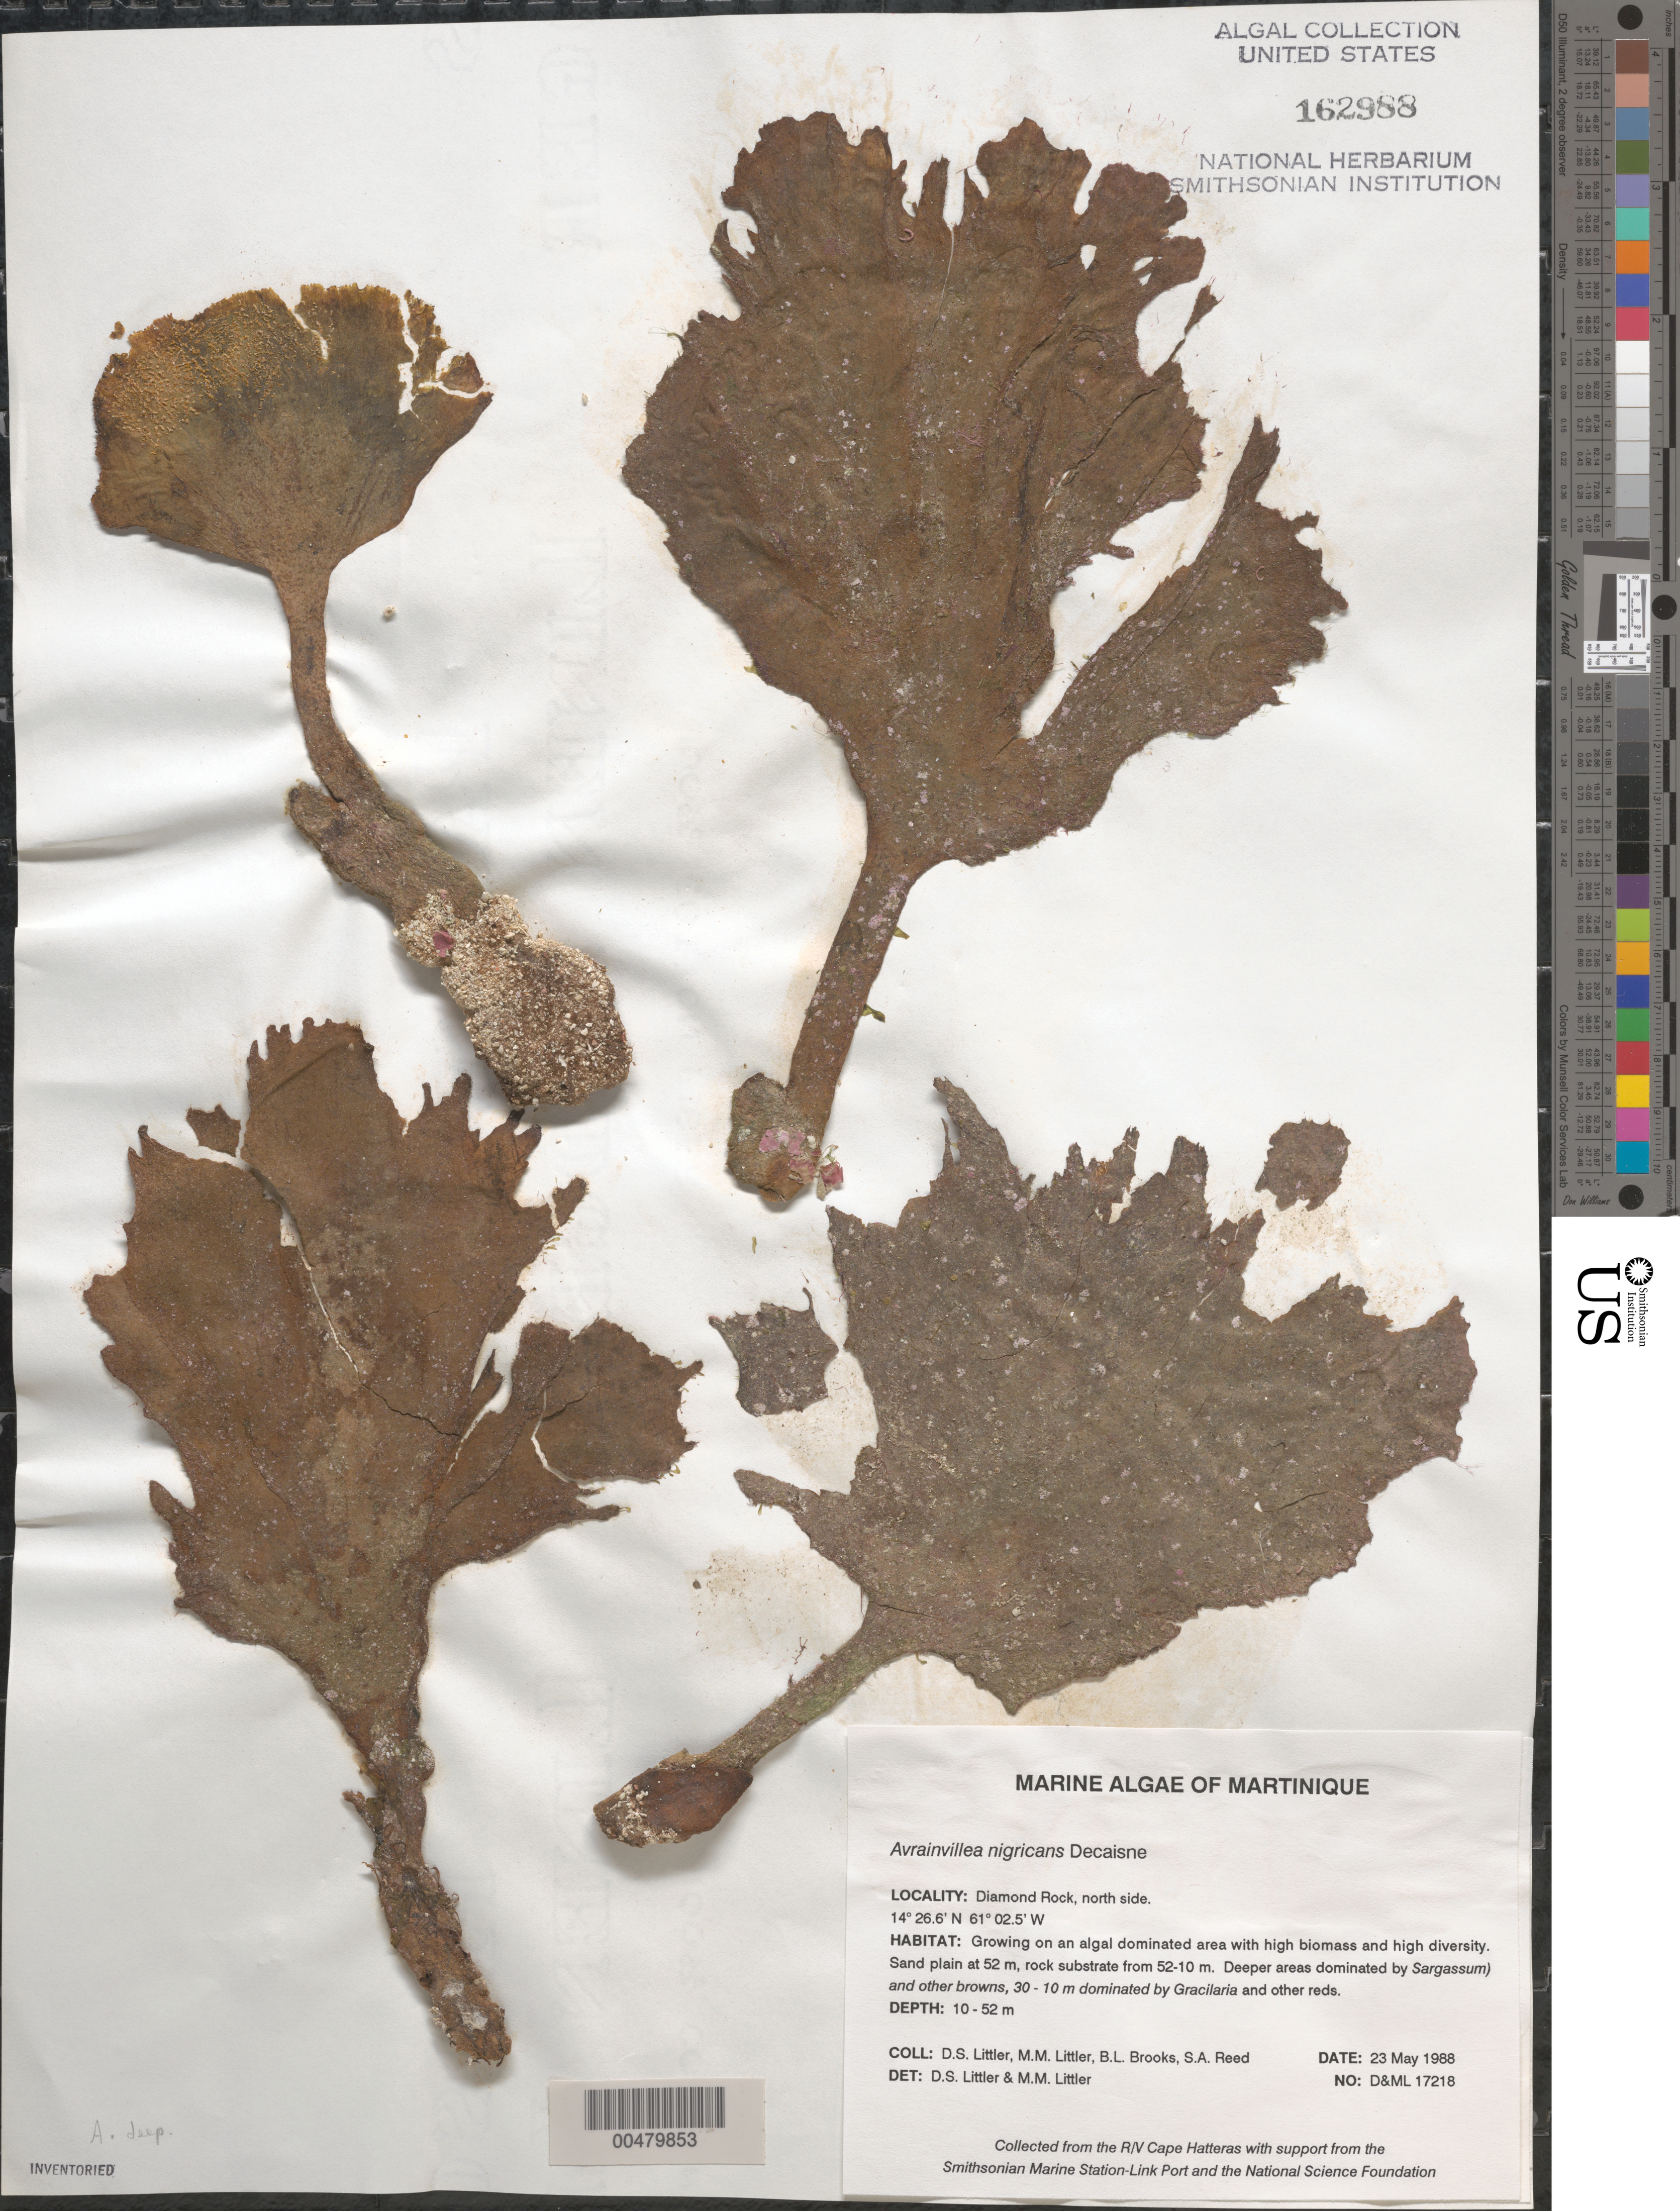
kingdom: Plantae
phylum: Chlorophyta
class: Ulvophyceae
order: Bryopsidales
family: Dichotomosiphonaceae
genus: Avrainvillea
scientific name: Avrainvillea nigricans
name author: Decne.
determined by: Littler, D. S.; Littler, M. M.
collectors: D. S. Littler, M. M. Littler, B. Brooks & S. Reed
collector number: D&ML 17218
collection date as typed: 23 May 1988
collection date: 1988-05-23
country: Martinique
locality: Diamond Rock, north side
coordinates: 14 26.60' N, 61 02.50' W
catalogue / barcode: US 162988